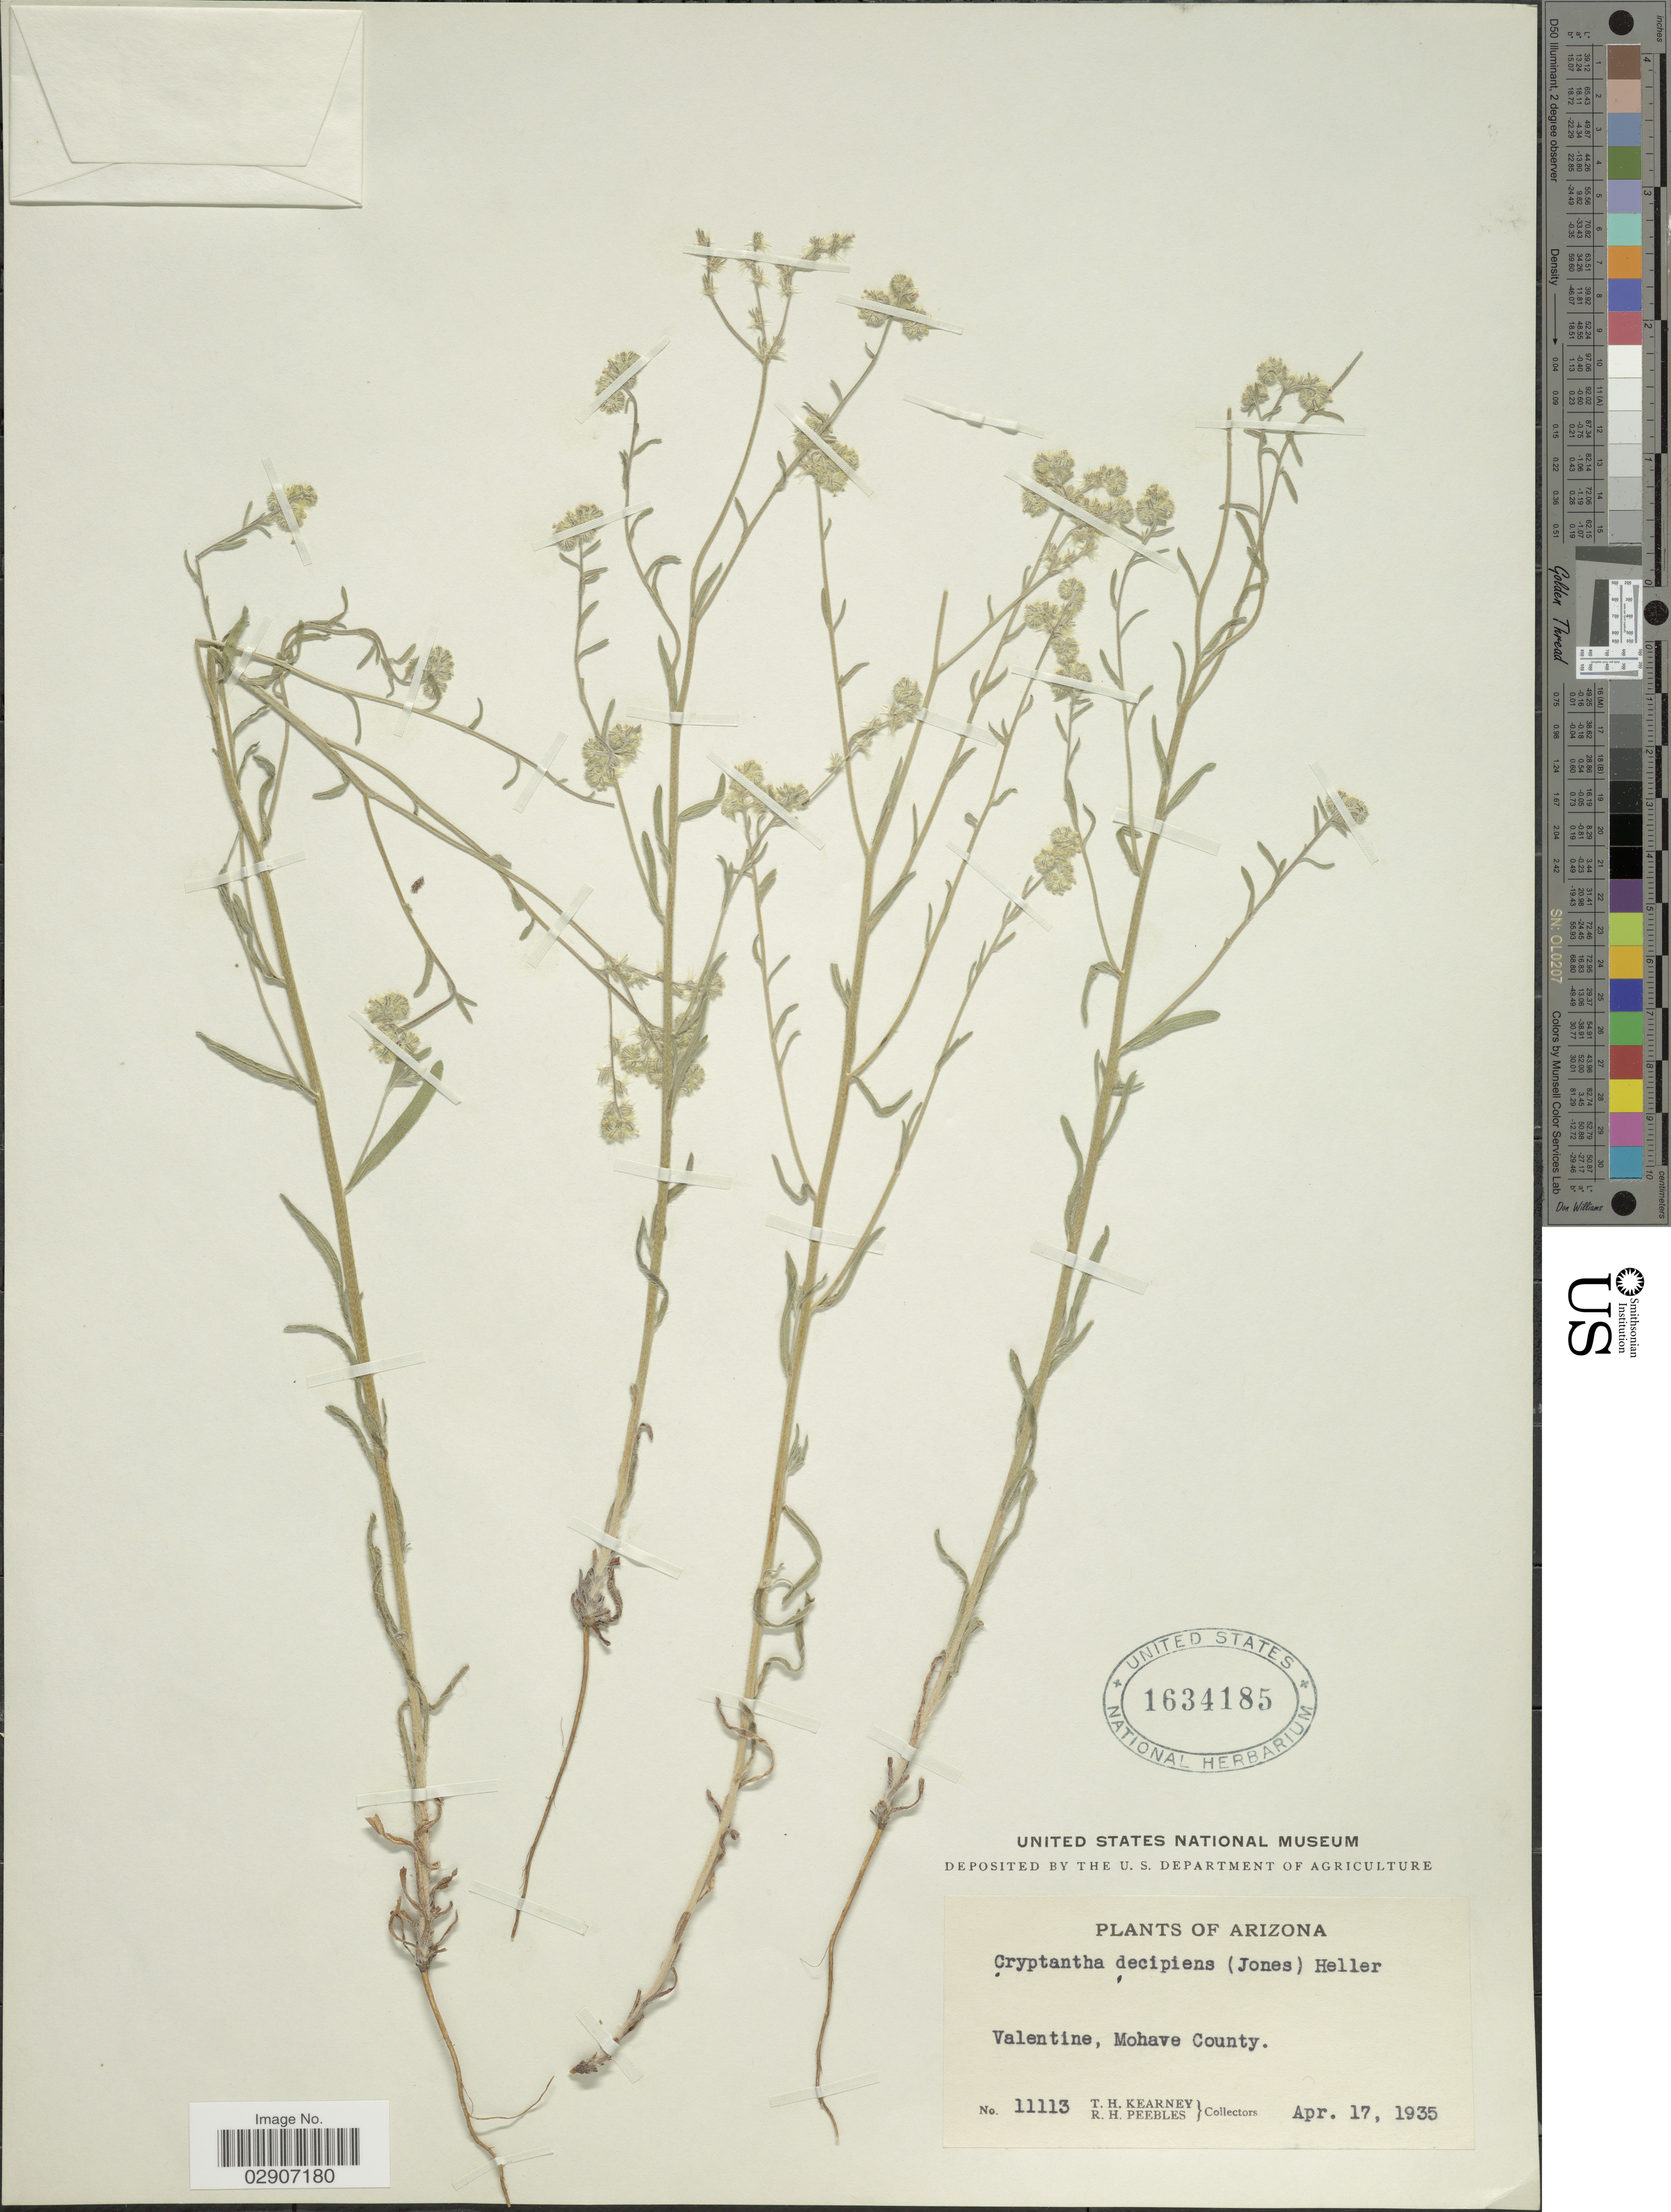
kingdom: Plantae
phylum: Tracheophyta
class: Magnoliopsida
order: Boraginales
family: Boraginaceae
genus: Cryptantha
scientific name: Cryptantha decipiens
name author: (M.E. Jones) A. Heller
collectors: T. H. Kearney & R. H. Peebles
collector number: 11113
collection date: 1935-04-17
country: United States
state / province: Arizona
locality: Valentine, Mohave County.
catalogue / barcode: US 1634185